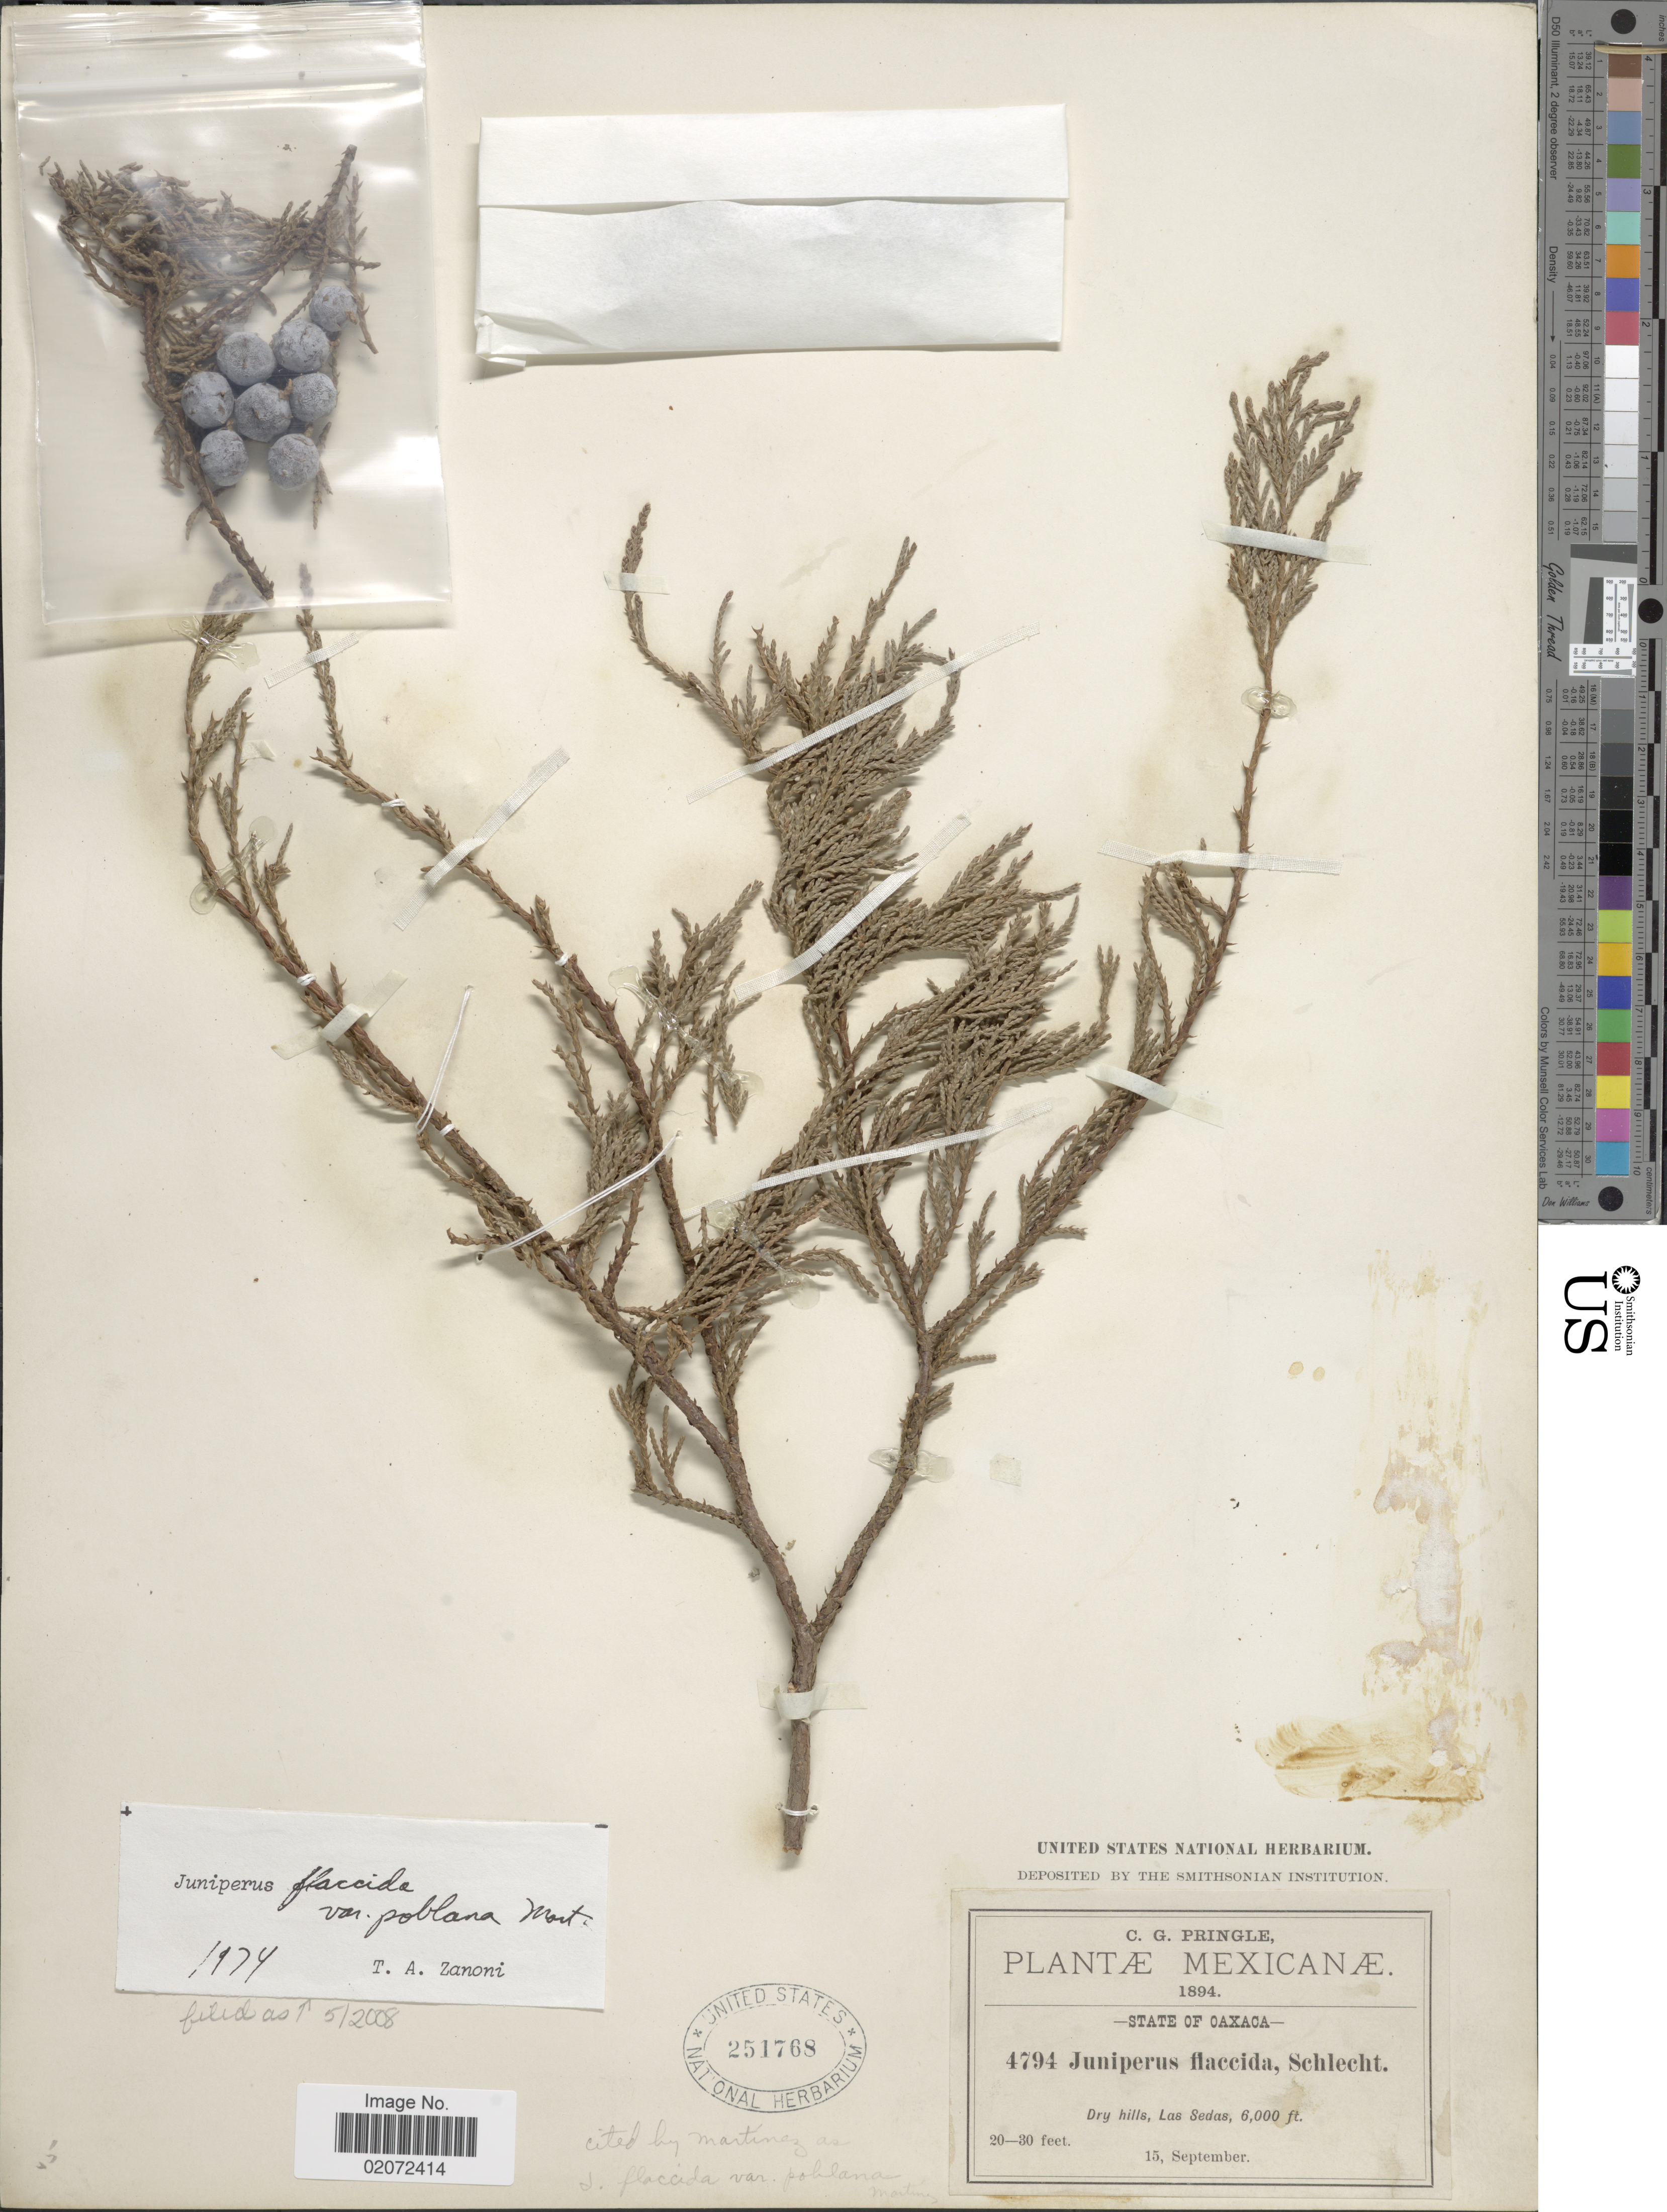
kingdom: Plantae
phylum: Tracheophyta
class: Pinopsida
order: Pinales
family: Cupressaceae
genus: Juniperus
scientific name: Juniperus flaccida var. poblana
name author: Martínez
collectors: C. G. Pringle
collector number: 4794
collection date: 1894-09-15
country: Mexico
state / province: Oaxaca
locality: Las Sedas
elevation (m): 1829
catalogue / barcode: US 251768